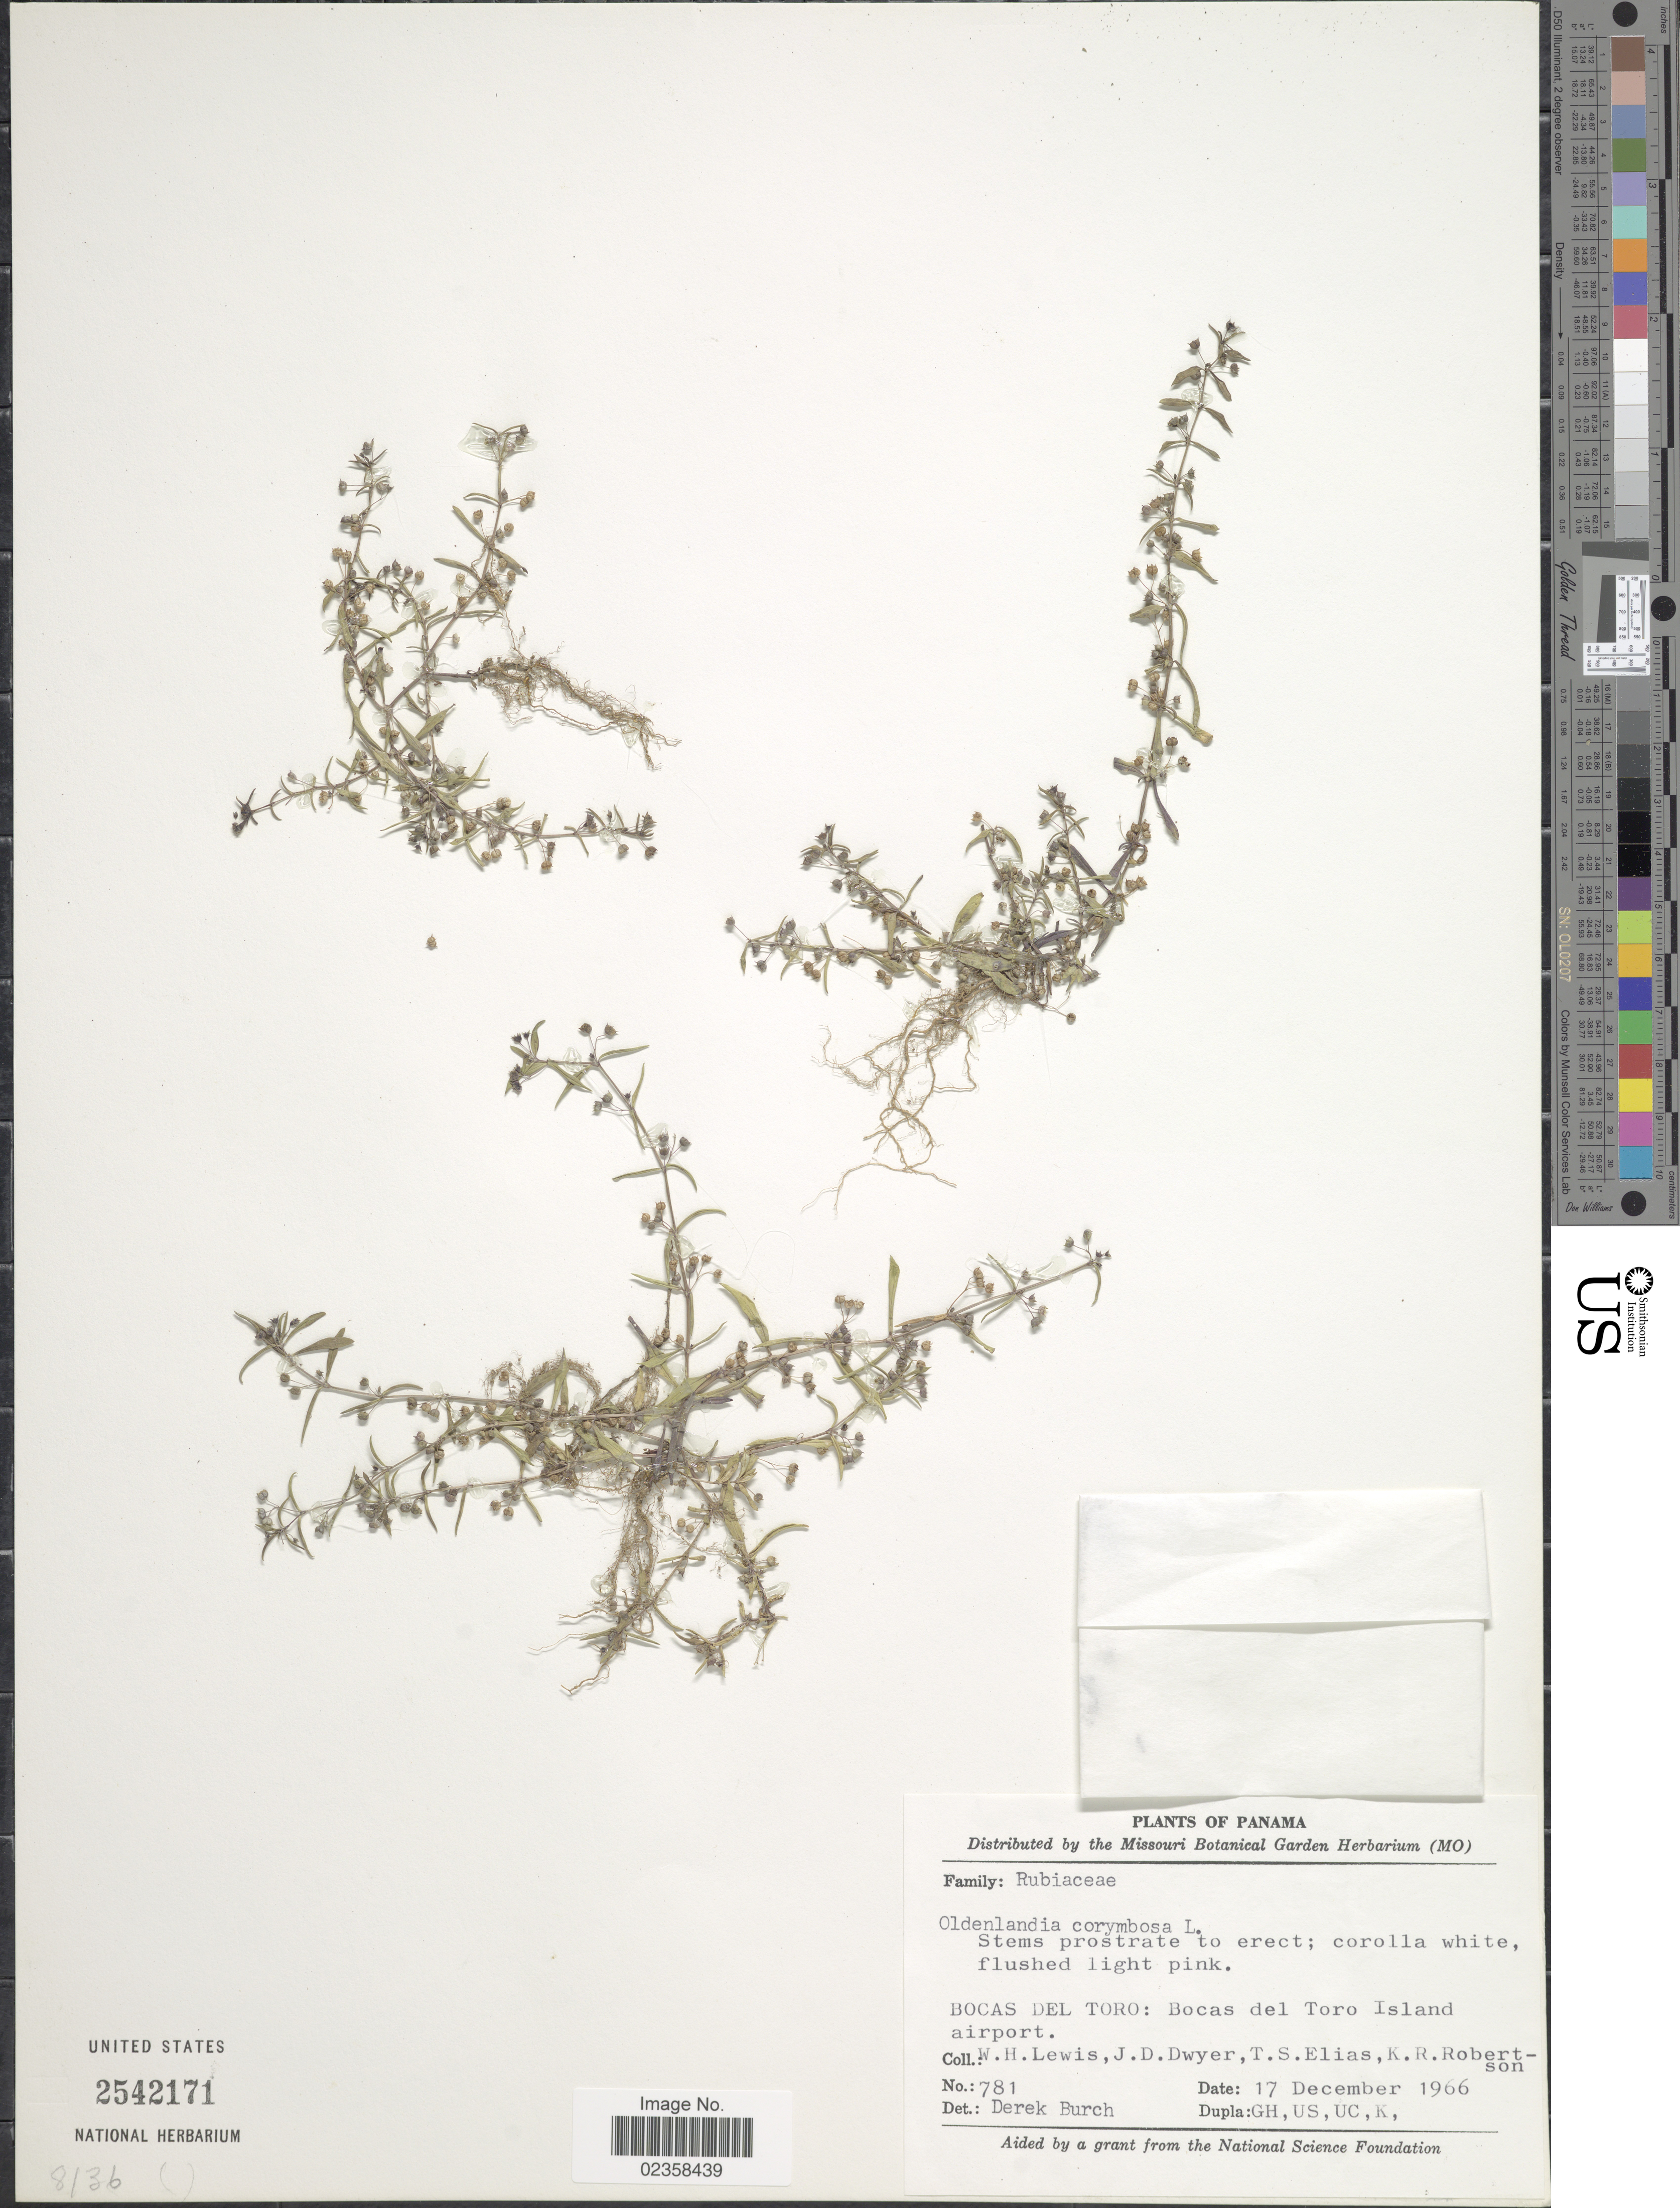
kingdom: Plantae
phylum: Tracheophyta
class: Magnoliopsida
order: Gentianales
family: Rubiaceae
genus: Oldenlandia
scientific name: Oldenlandia corymbosa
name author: L.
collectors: W. H. Lewis, J. D. Dwyer, T. S. Elias & K. Robertson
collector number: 781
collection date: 1966-12-17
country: Panama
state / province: Bocas del Toro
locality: Bocas del Toro Island airport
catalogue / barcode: US 2542171